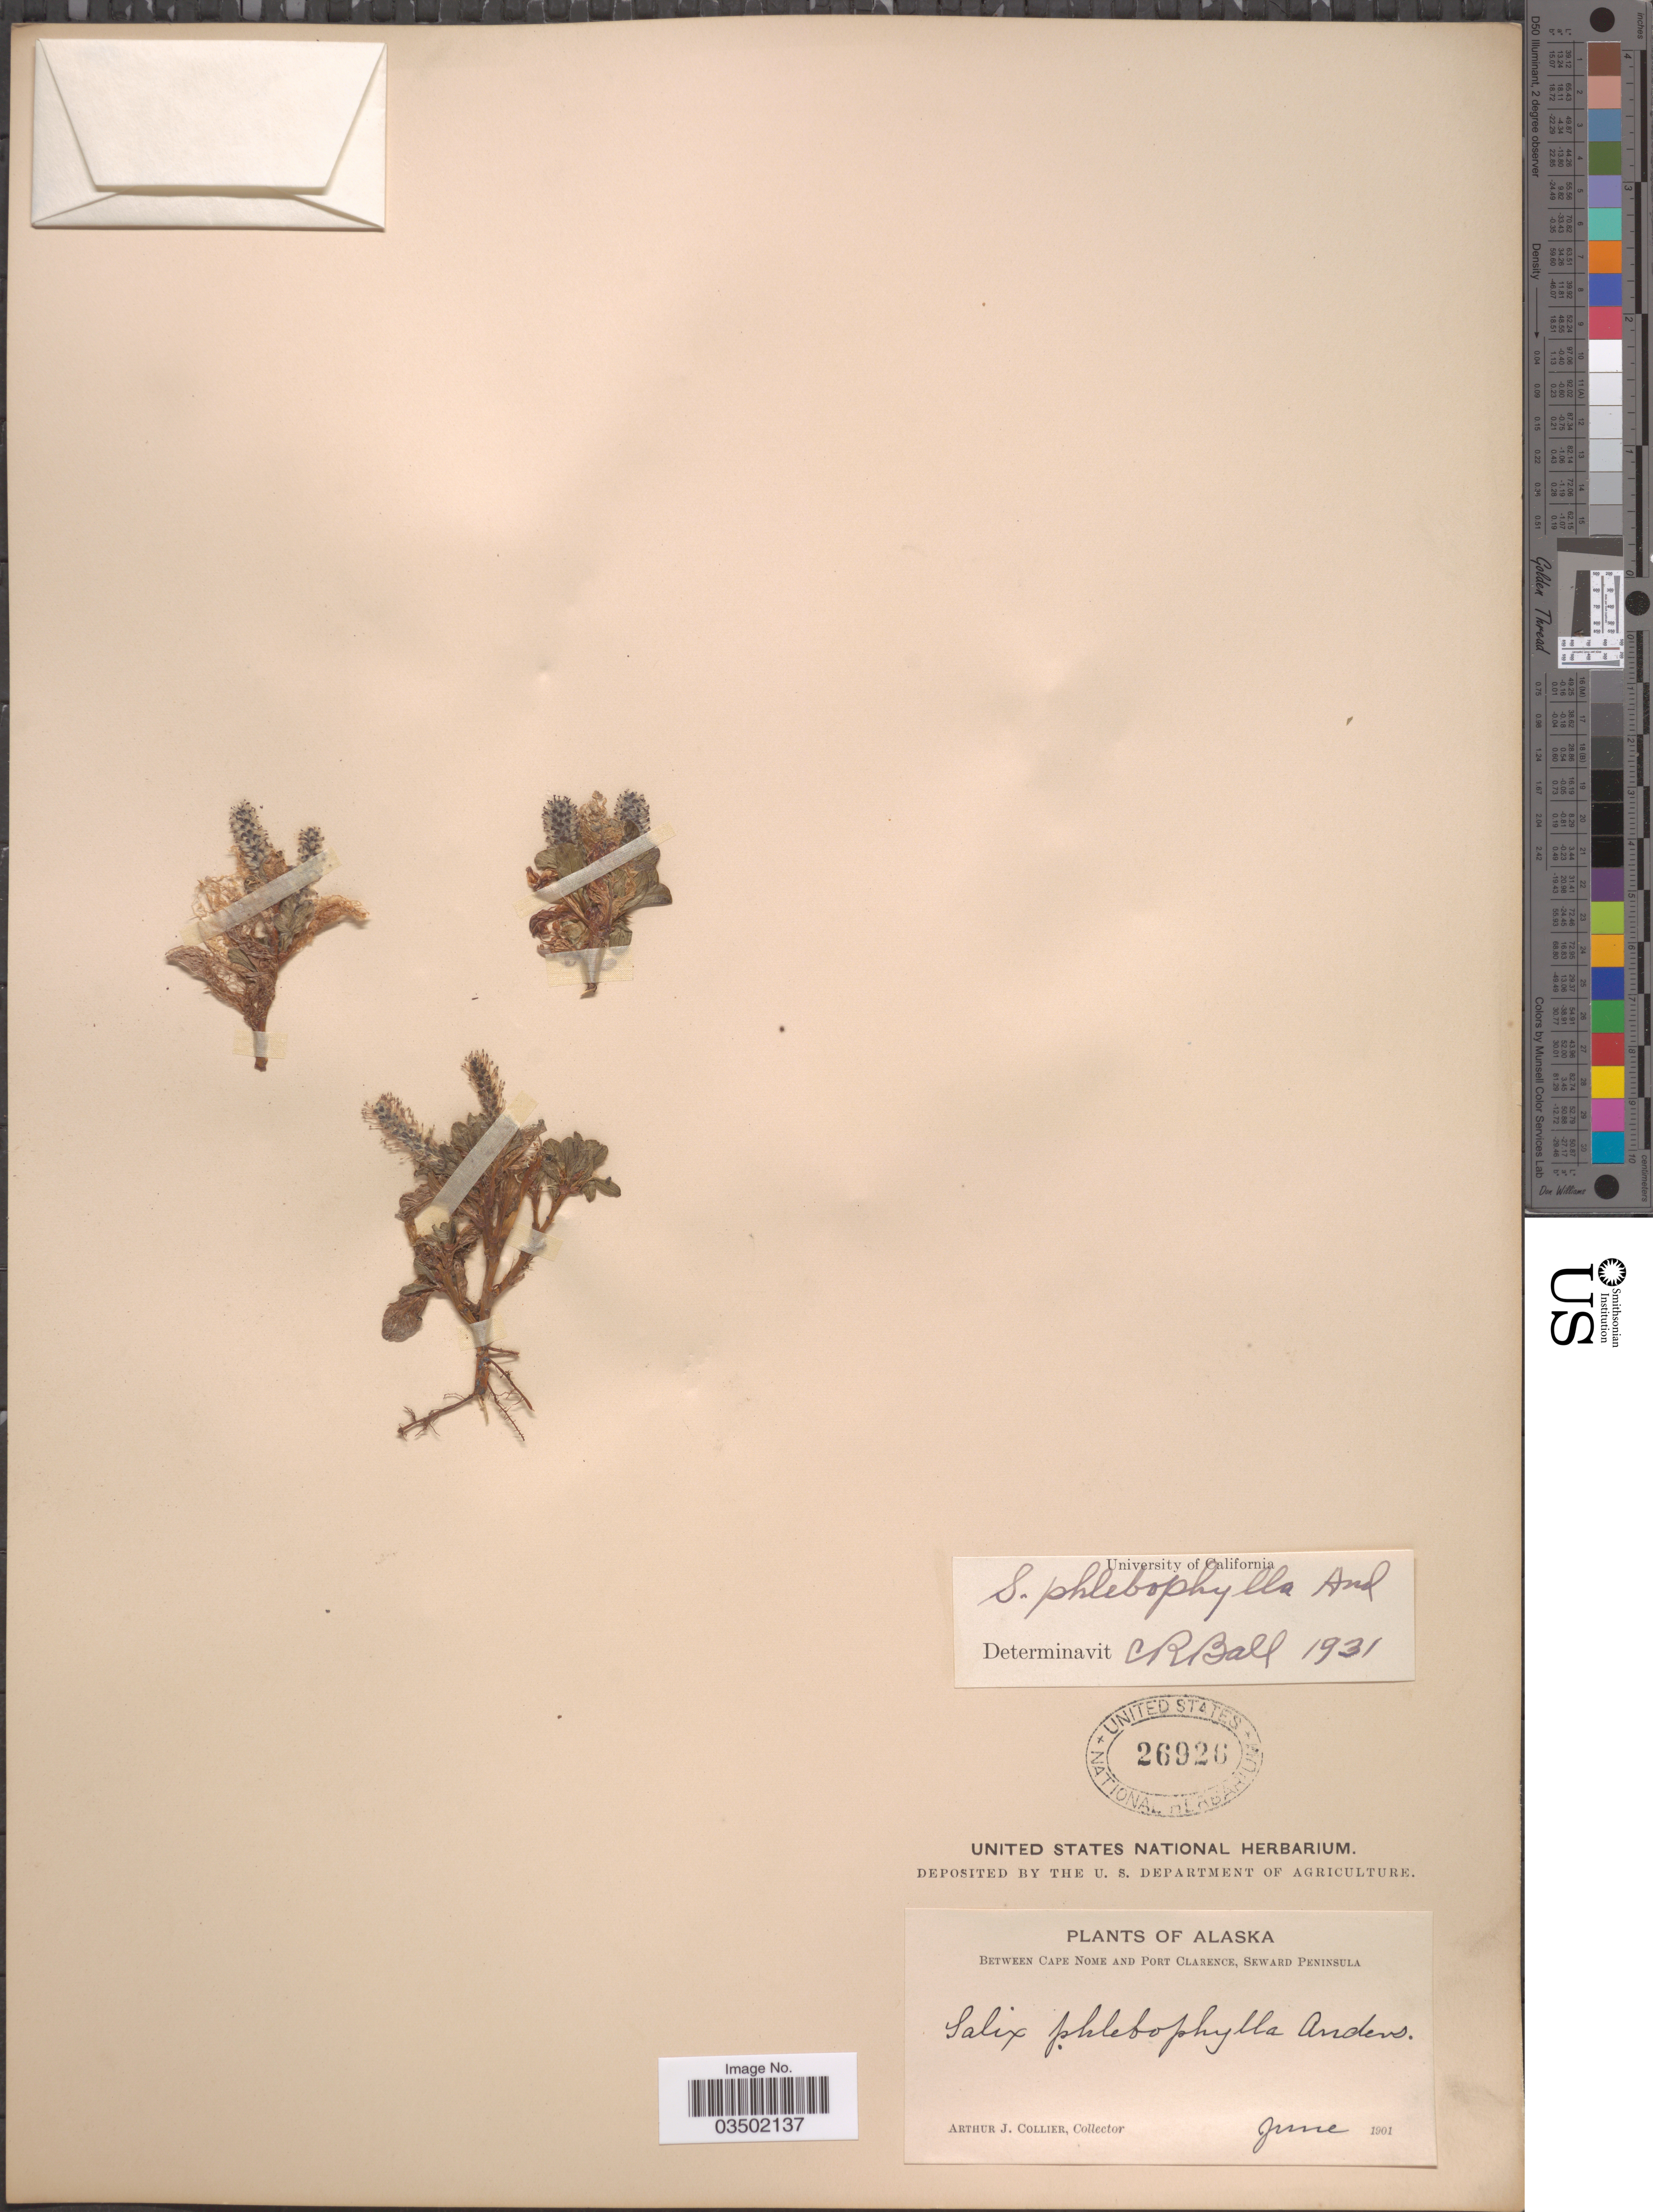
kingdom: Plantae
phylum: Tracheophyta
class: Magnoliopsida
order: Malpighiales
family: Salicaceae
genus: Salix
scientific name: Salix phlebophylla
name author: Andersson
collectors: A. Collier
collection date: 1901-06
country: United States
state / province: Alaska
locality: Between Cape Nome and Port Clarence, Seward Peninsula.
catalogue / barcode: US 26926